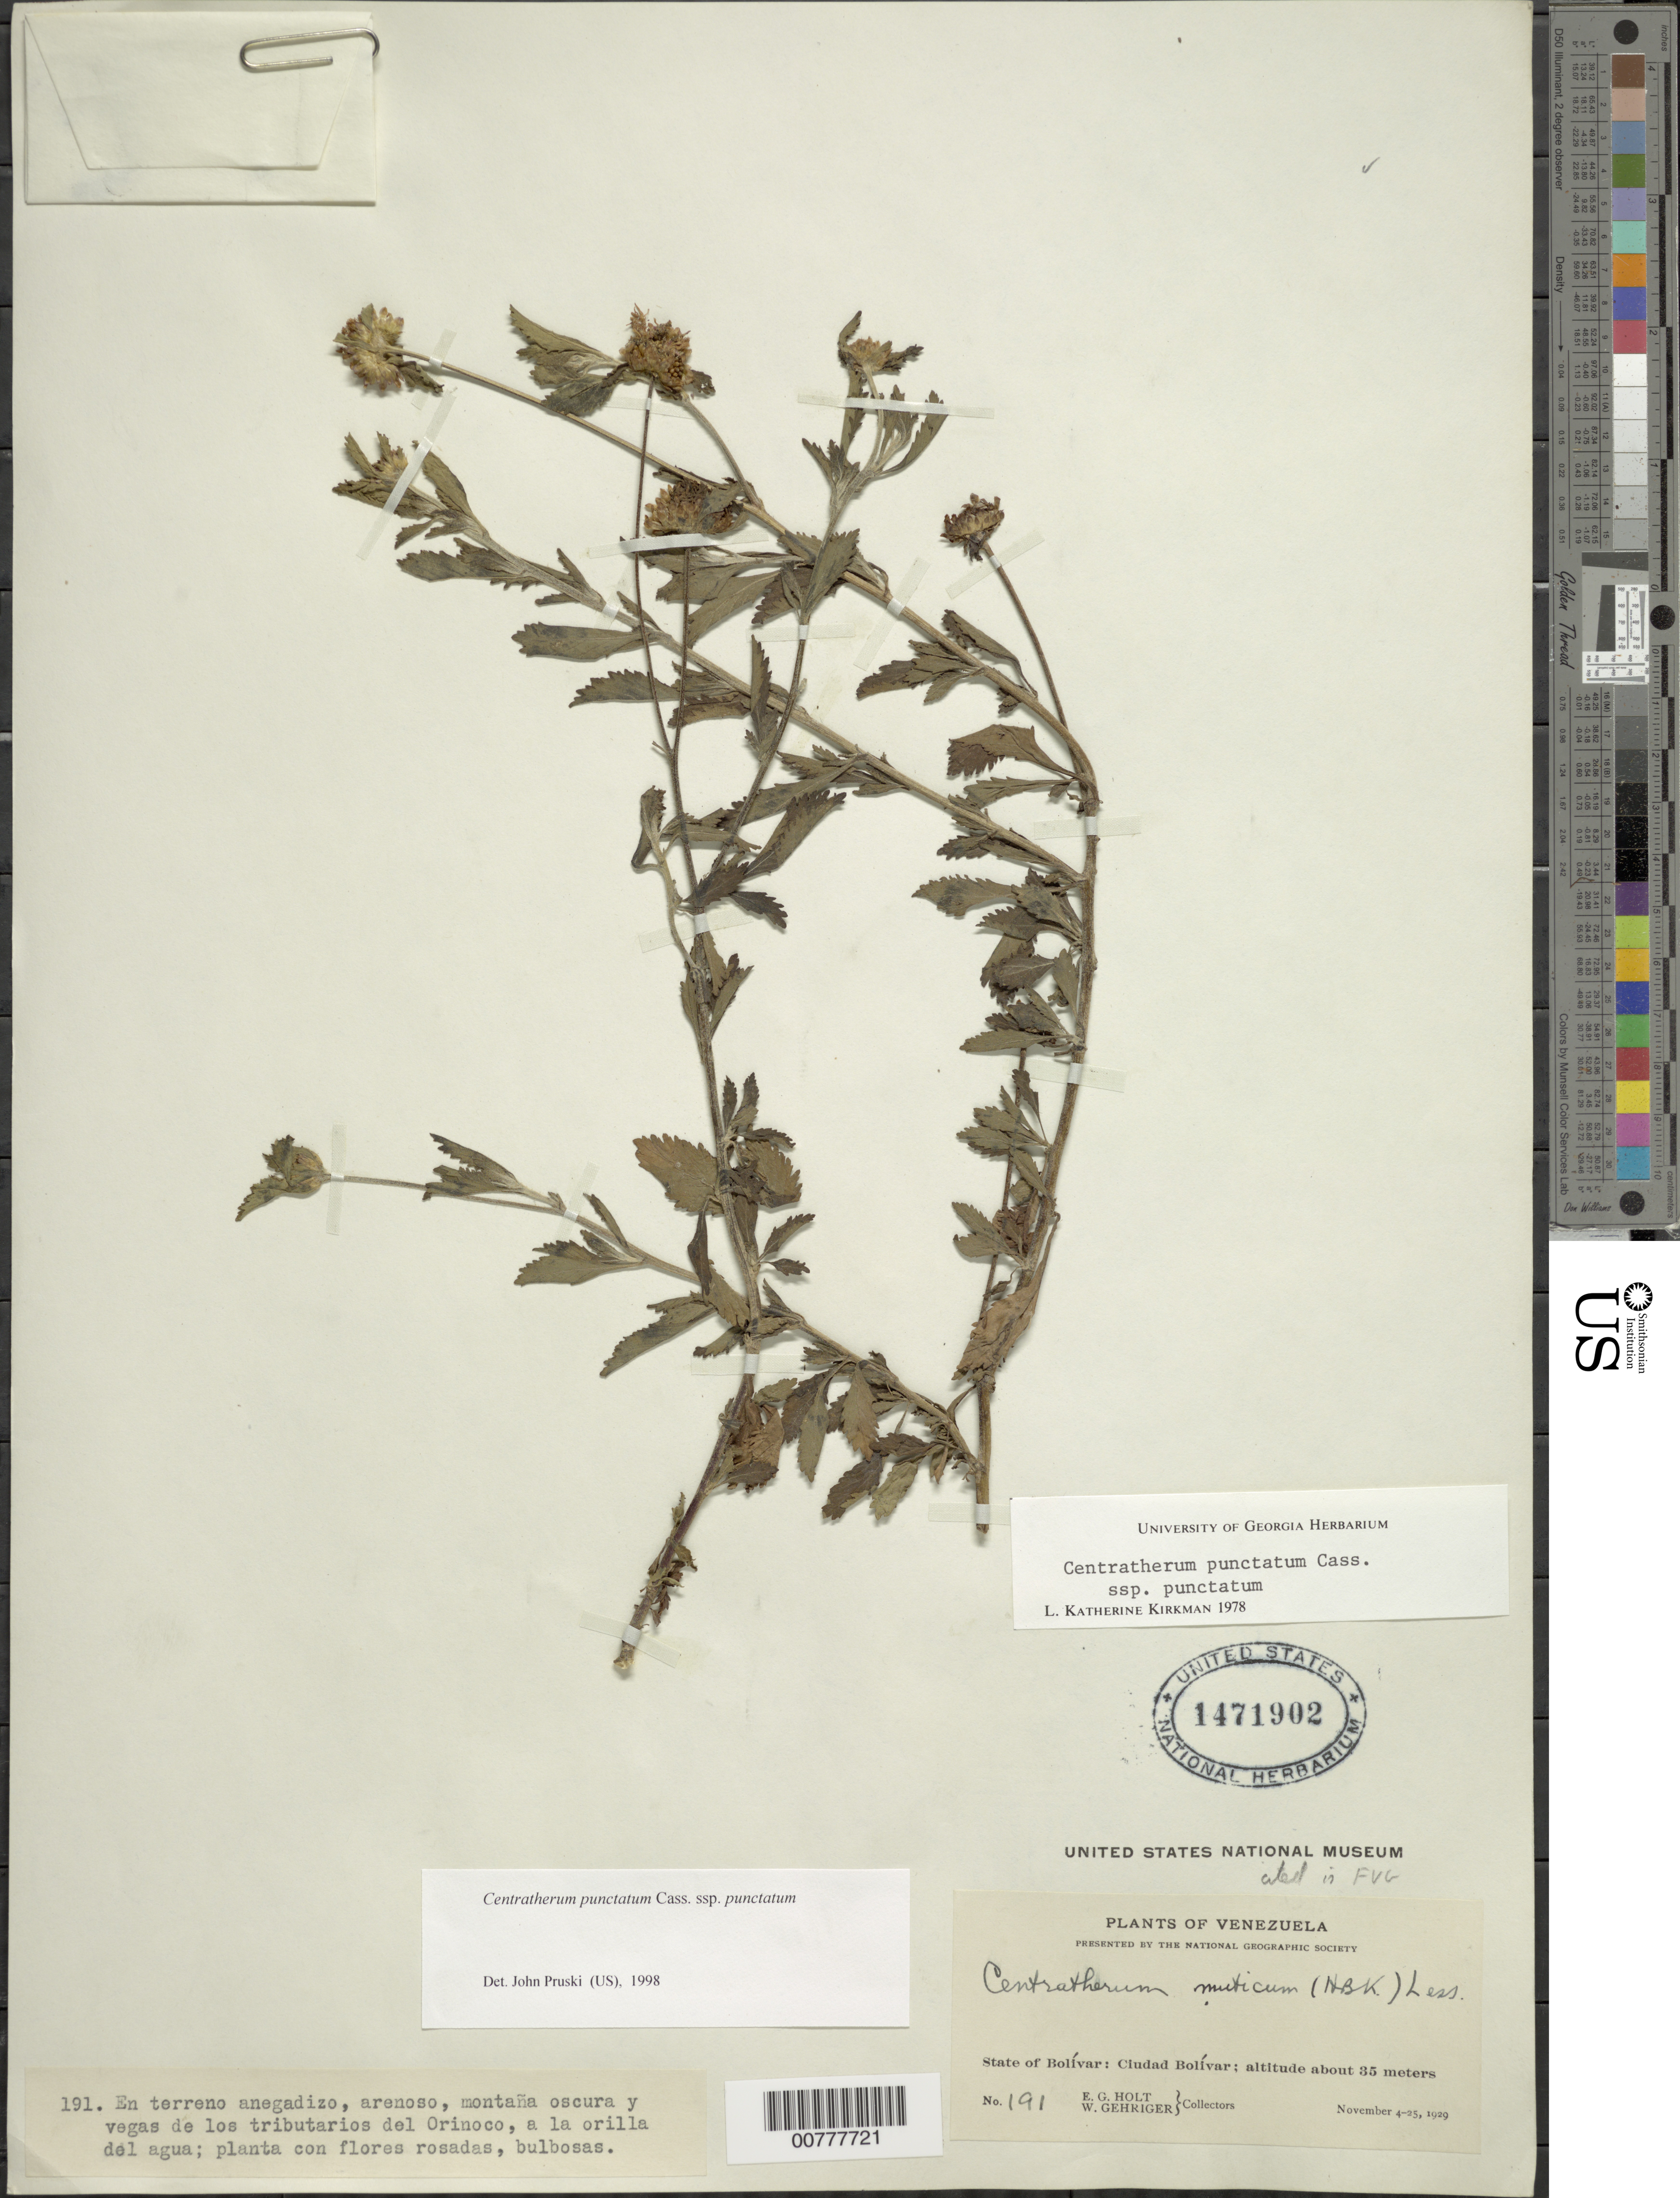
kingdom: Plantae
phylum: Tracheophyta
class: Magnoliopsida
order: Asterales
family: Asteraceae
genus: Centratherum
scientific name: Centratherum punctatum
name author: Cass.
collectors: E. Holt & W. Gehriger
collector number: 191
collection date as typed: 4-Nov-29 to 25-Nov-29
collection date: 1929-11-04/1929-11-25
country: Venezuela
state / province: Bolívar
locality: Ciudad Bolívar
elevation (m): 35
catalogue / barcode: US 1471902